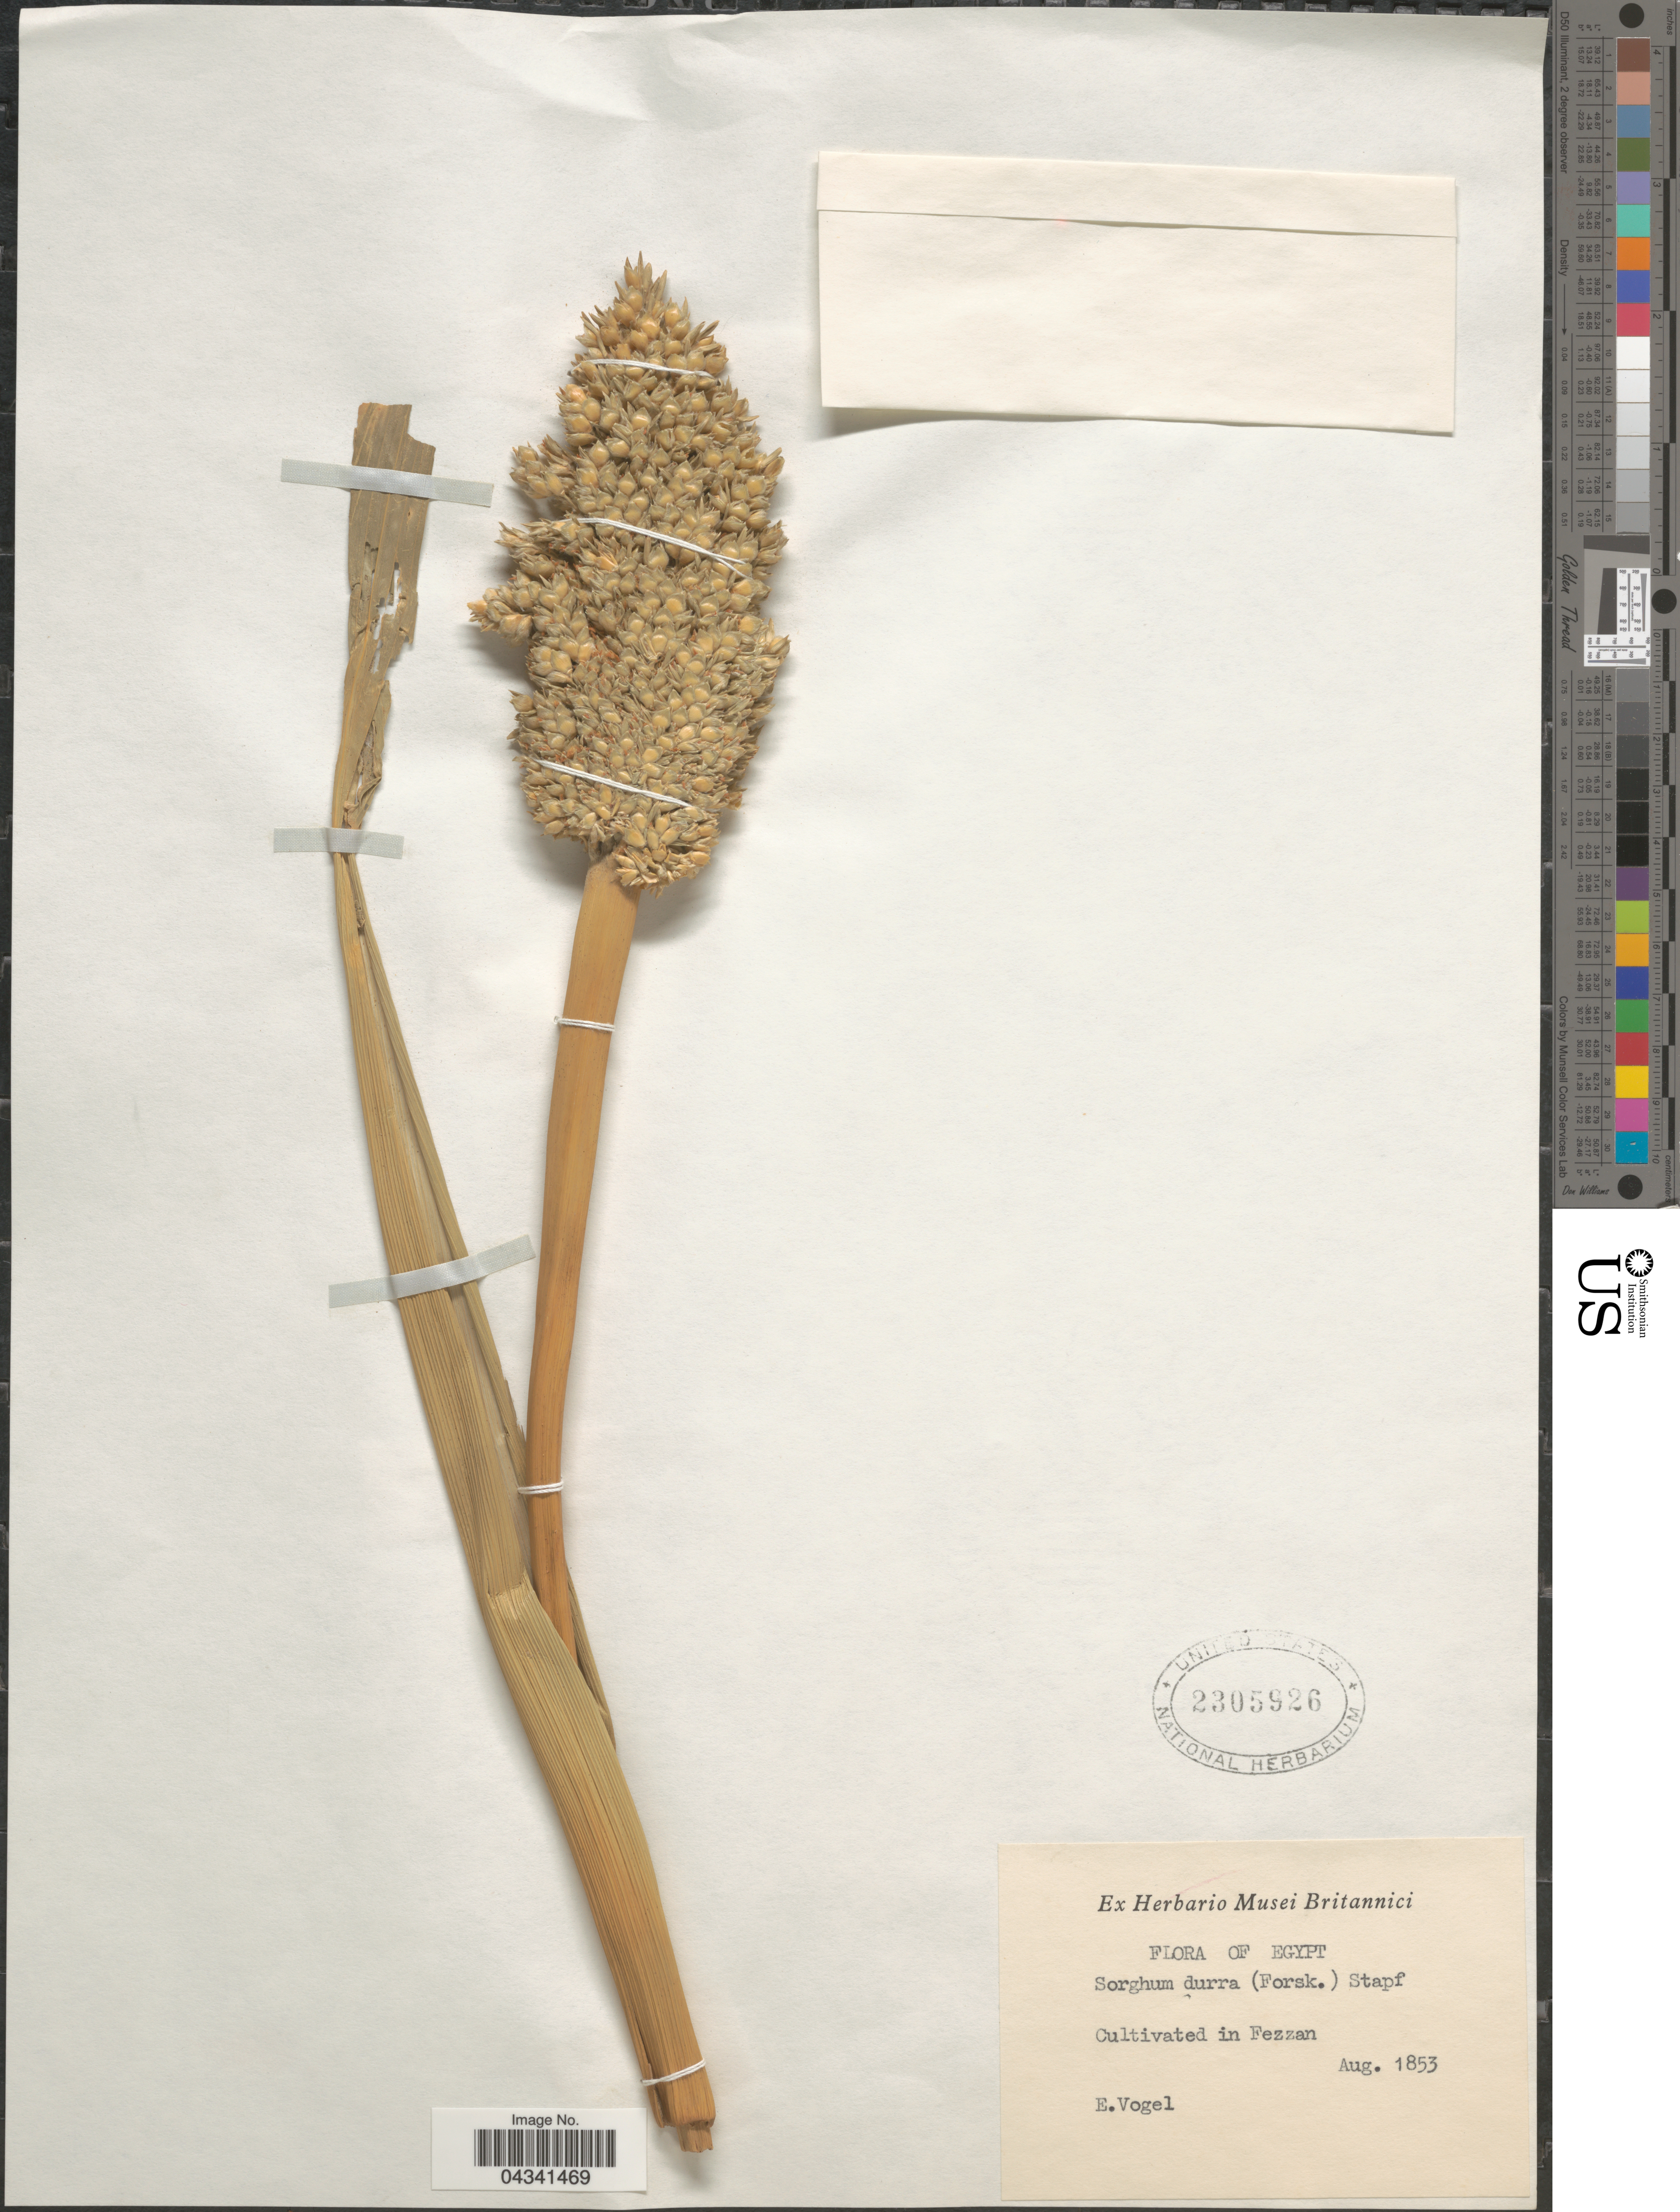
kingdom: Plantae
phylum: Tracheophyta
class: Liliopsida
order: Poales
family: Poaceae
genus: Sorghum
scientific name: Sorghum bicolor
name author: (L.) Moench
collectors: E. Vogel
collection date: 1853-08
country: Egypt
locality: Cultivated in Fezzan.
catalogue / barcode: US 2305926